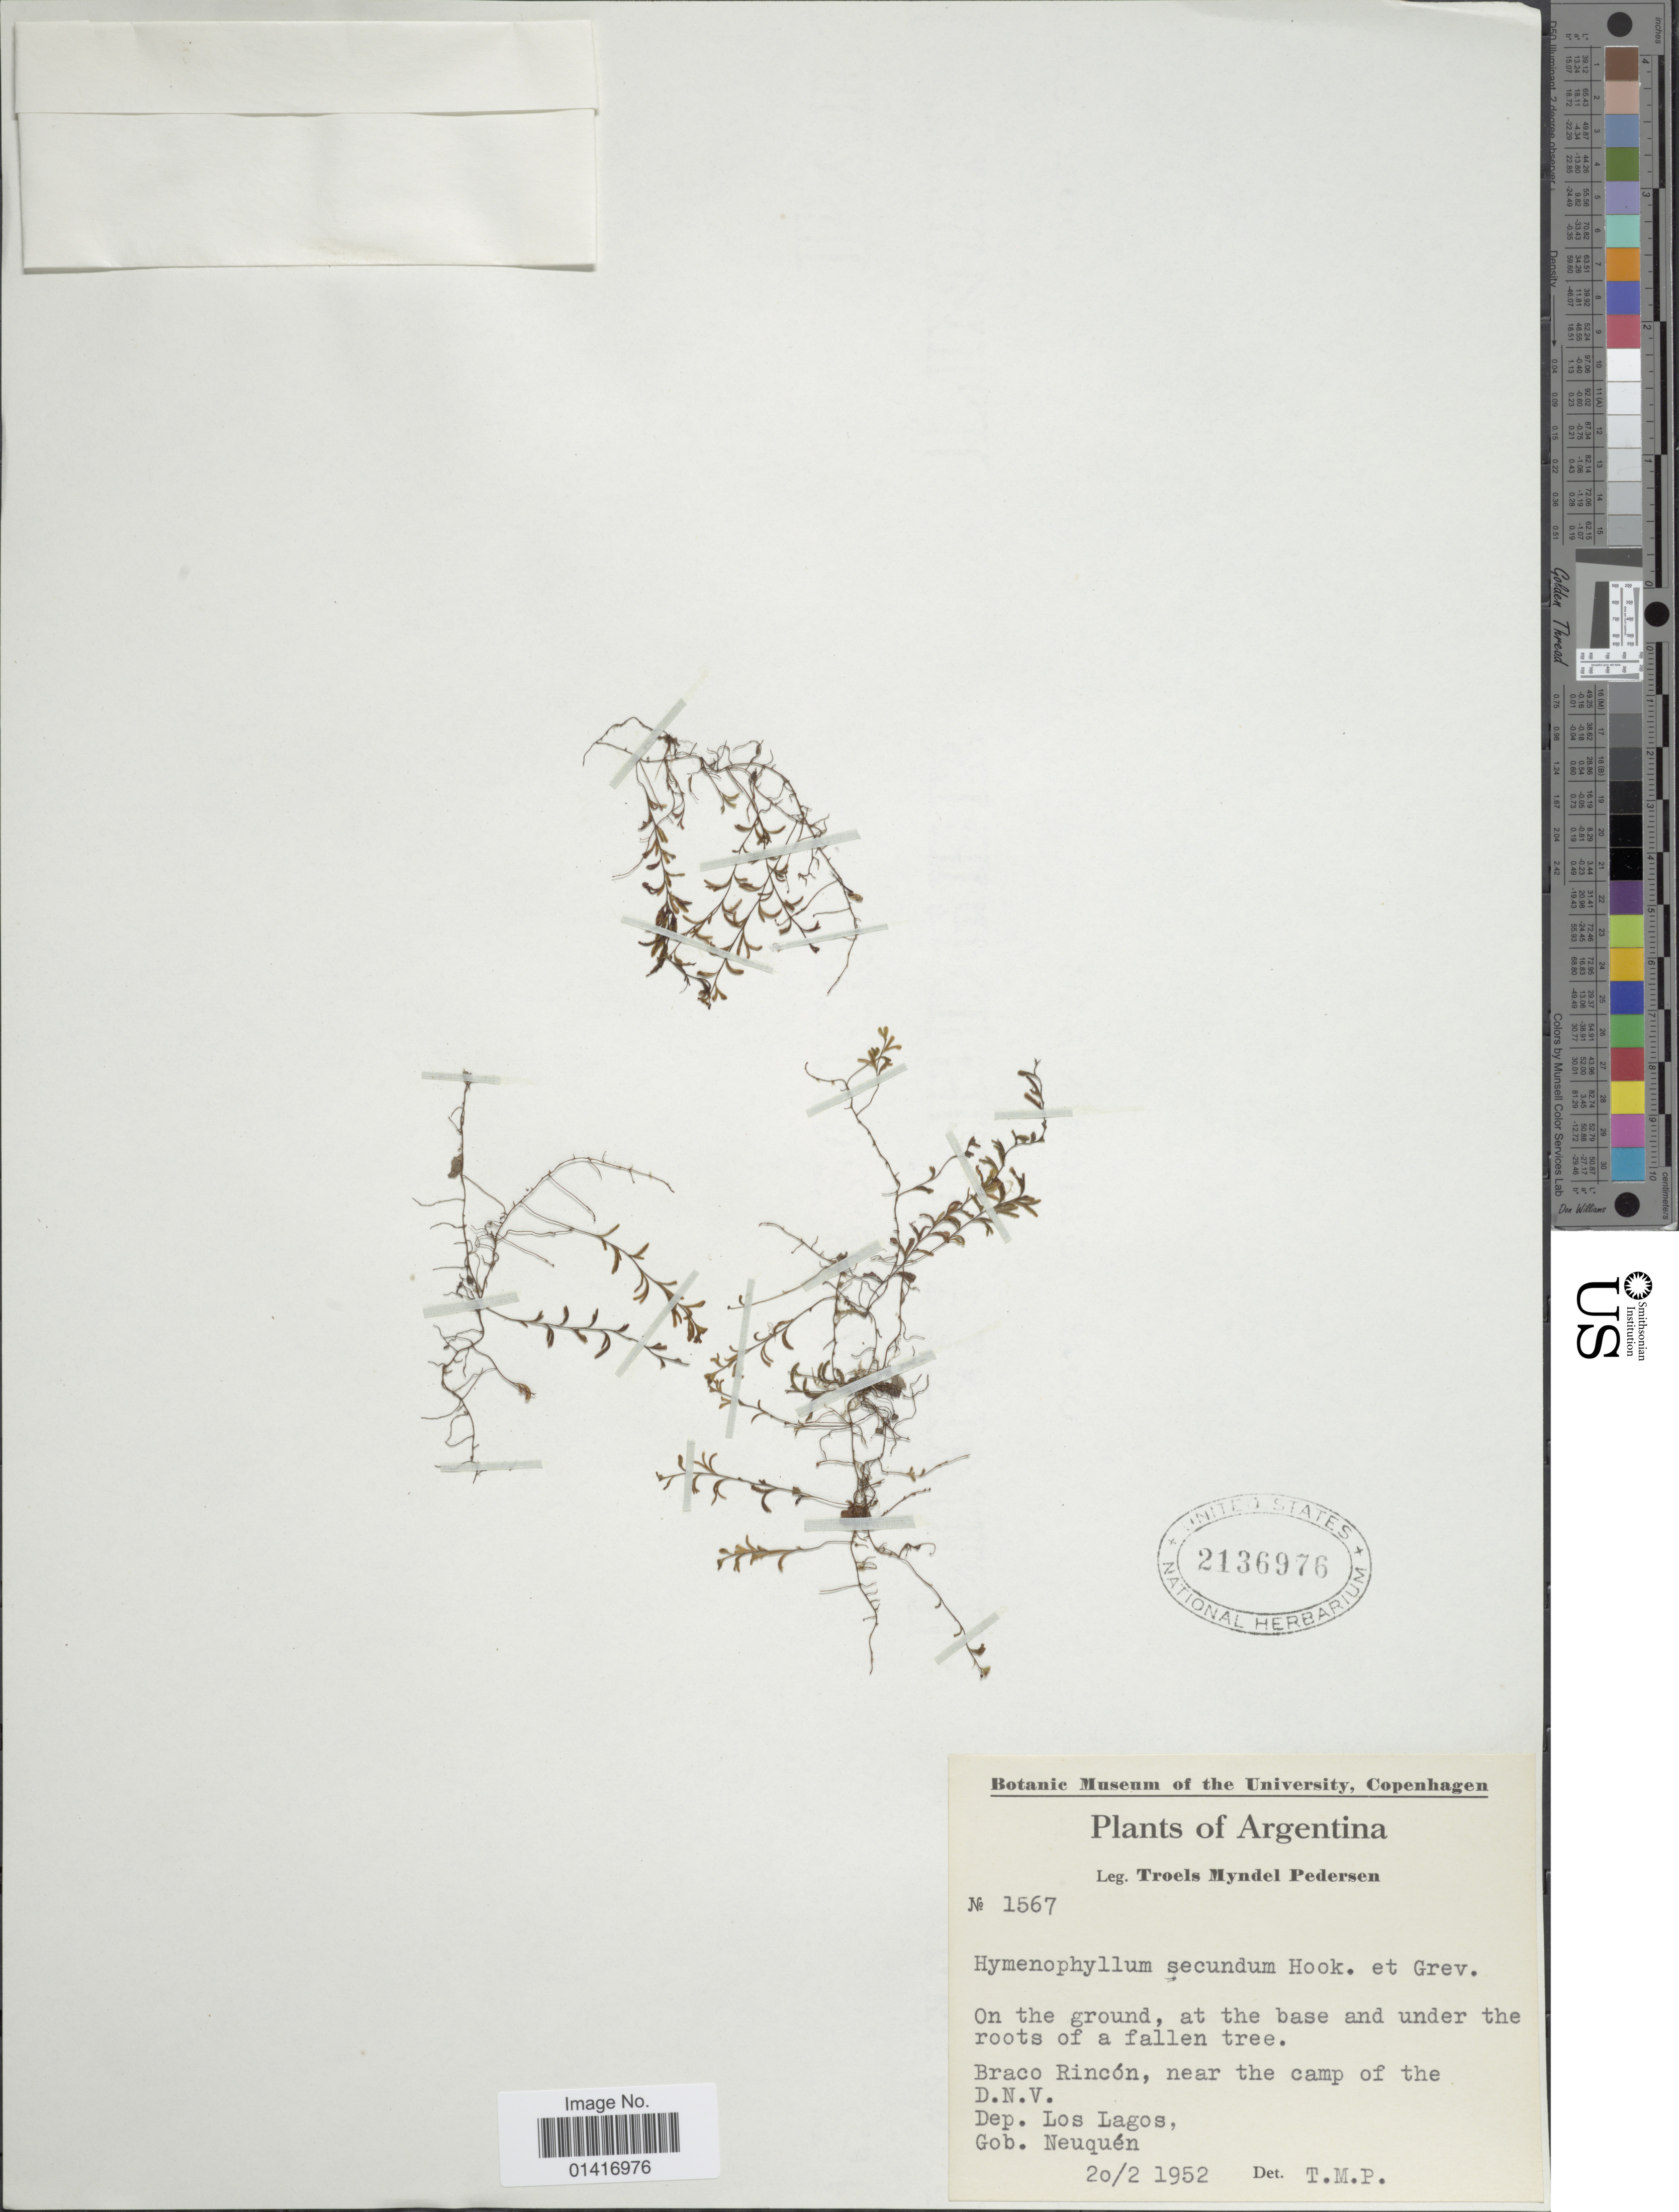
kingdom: Plantae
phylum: Tracheophyta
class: Polypodiopsida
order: Hymenophyllales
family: Hymenophyllaceae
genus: Hymenophyllum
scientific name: Hymenophyllum secundum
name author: Hook. & Grev.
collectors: T. Pederson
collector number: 1567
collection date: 1952-02-20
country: Argentina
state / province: Neuquen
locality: On the ground, at the base and under the roots of a fallen tree. Braco Rincón, near the camp of the D.N.V.. Dep. Los Lagos. Gob. Neuquén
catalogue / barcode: US 2136976